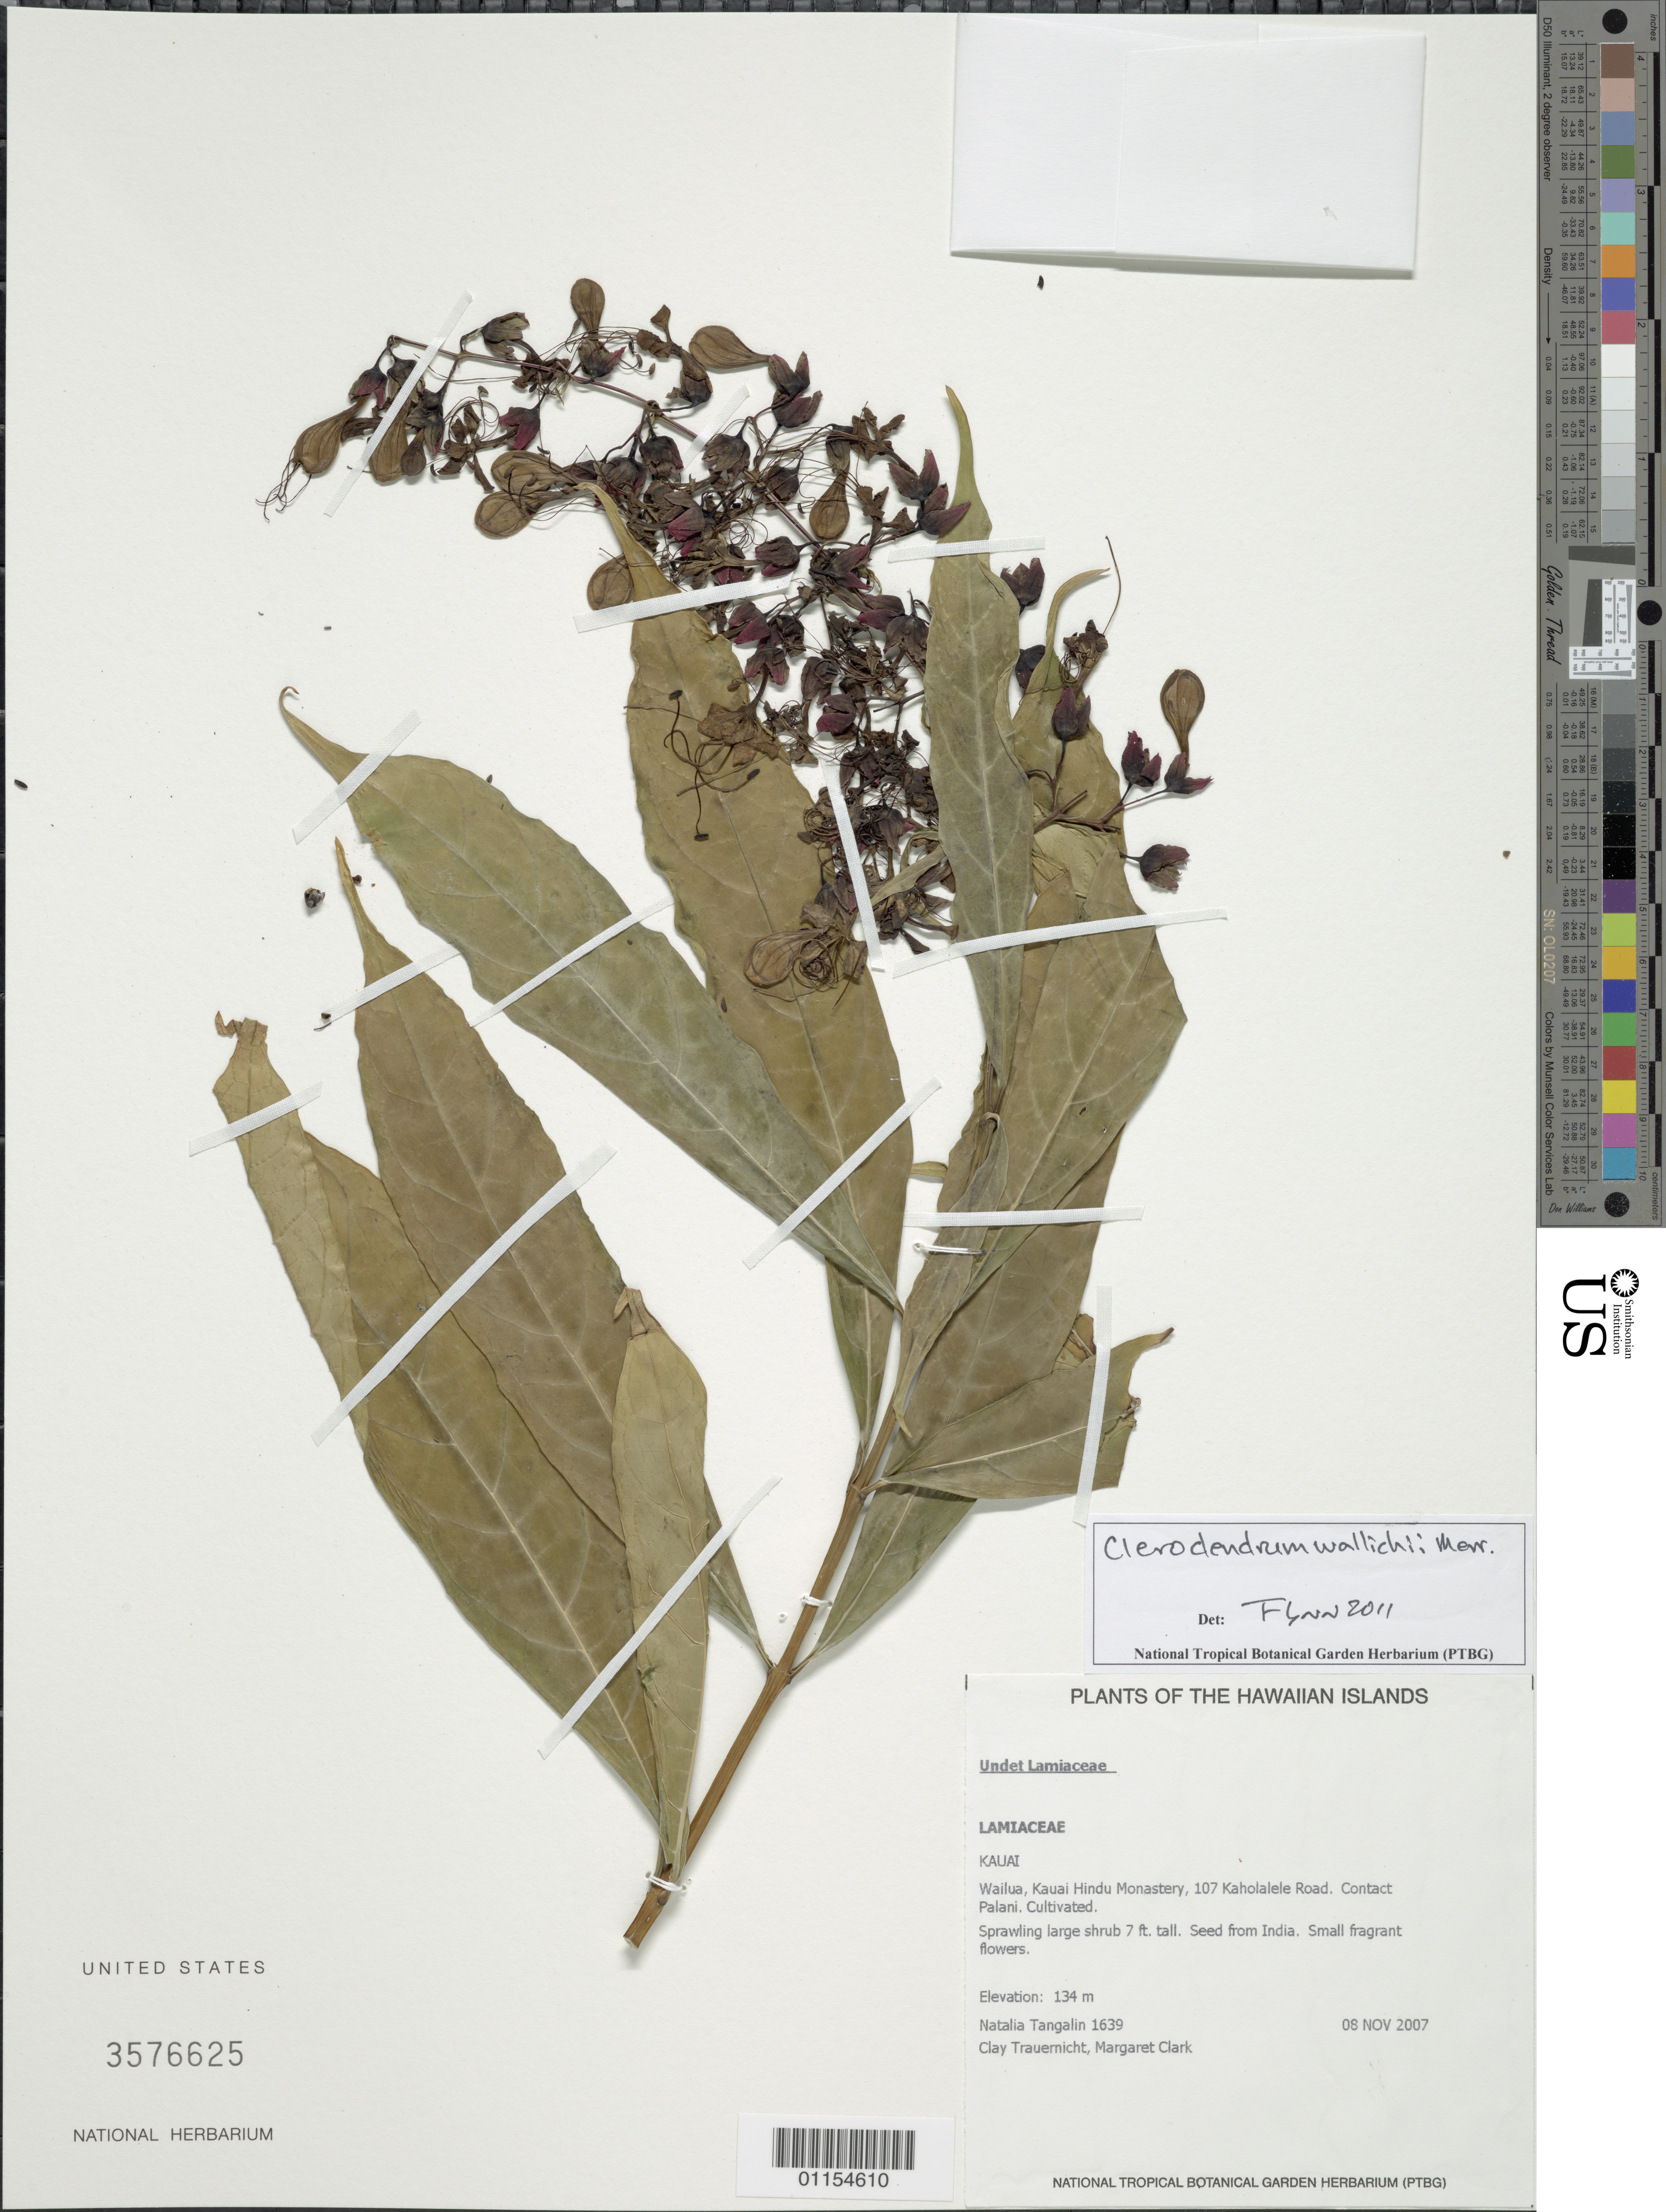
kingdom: Plantae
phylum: Tracheophyta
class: Magnoliopsida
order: Lamiales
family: Lamiaceae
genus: Clerodendrum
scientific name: Clerodendrum wallichii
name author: Merr.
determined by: Flynn, T. W.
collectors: N. Tangalin, C. Trauernicht & M. Clark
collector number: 1639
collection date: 2007-11-08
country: United States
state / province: Hawaii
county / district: Kauai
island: Kaua'i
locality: Wailua, Kauai Hindu Monastery, 107 Kaholalele Road.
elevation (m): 134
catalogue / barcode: US 3576625